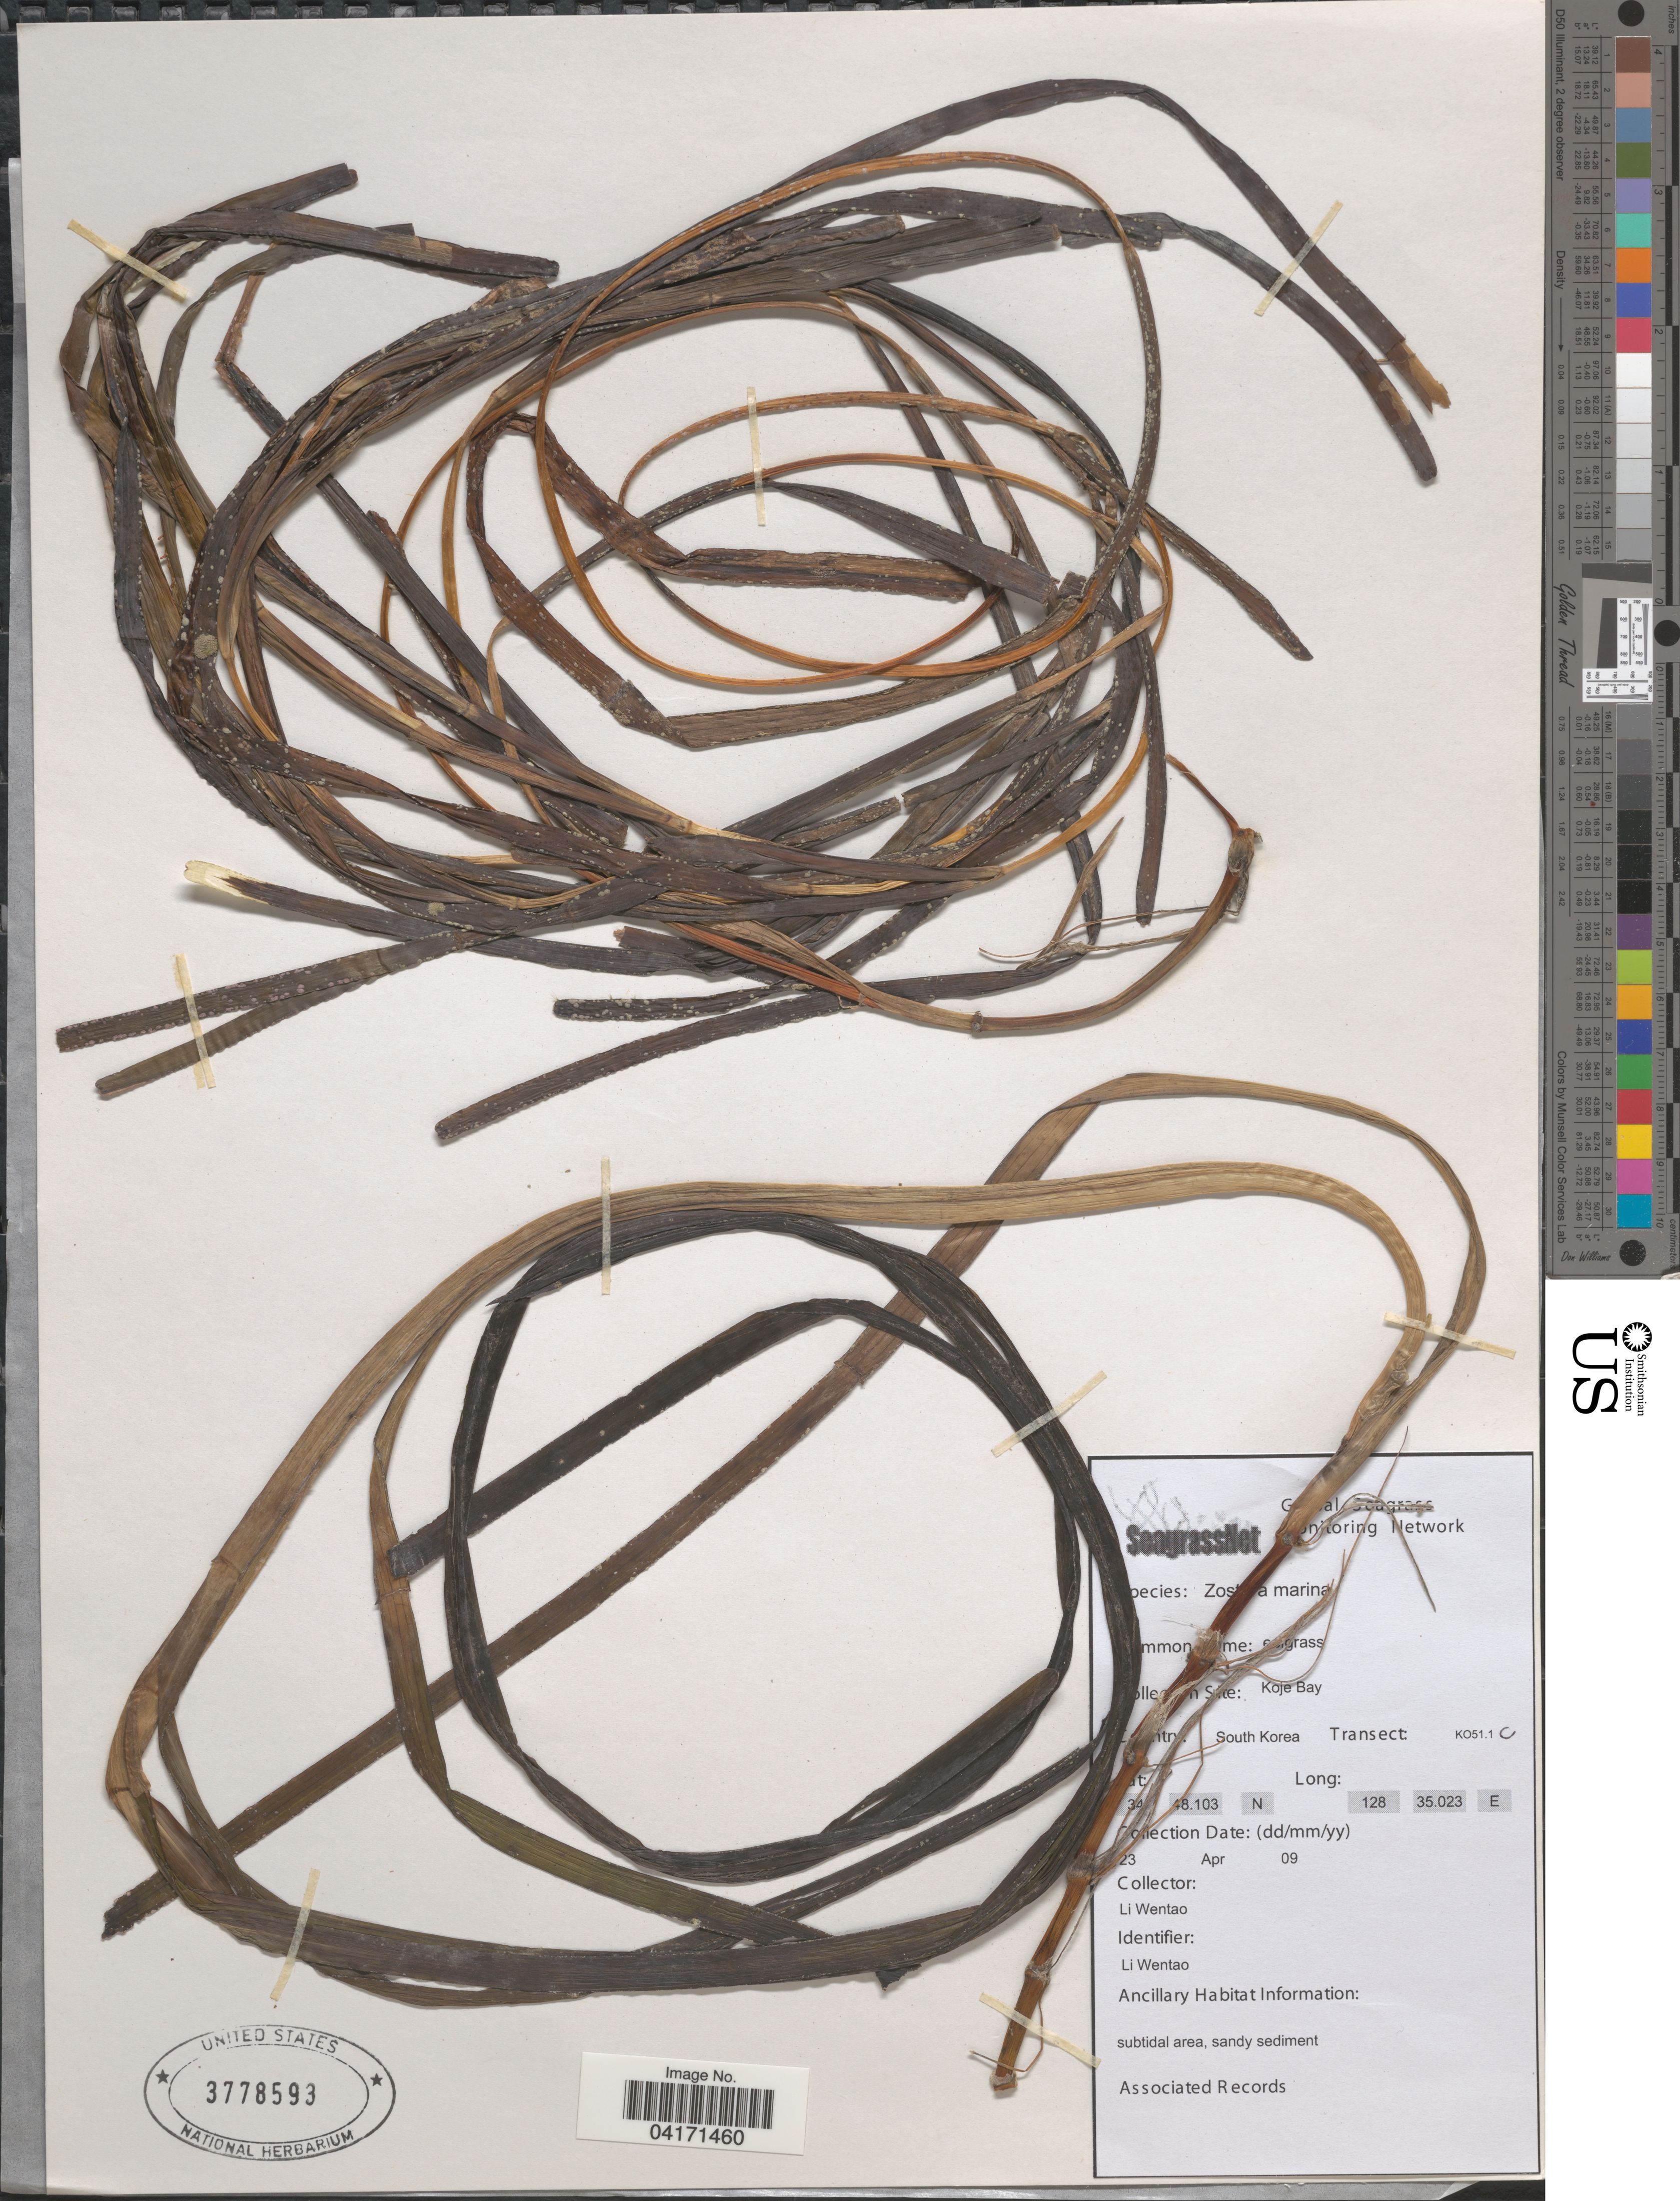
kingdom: Plantae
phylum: Tracheophyta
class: Liliopsida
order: Alismatales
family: Zosteraceae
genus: Zostera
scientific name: Zostera marina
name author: L.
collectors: L. Wentao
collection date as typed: Transcribed d/m/y: 23/4/9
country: South Korea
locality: Koje Bay. Transect: KO51.1 C.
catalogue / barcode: US 3778593